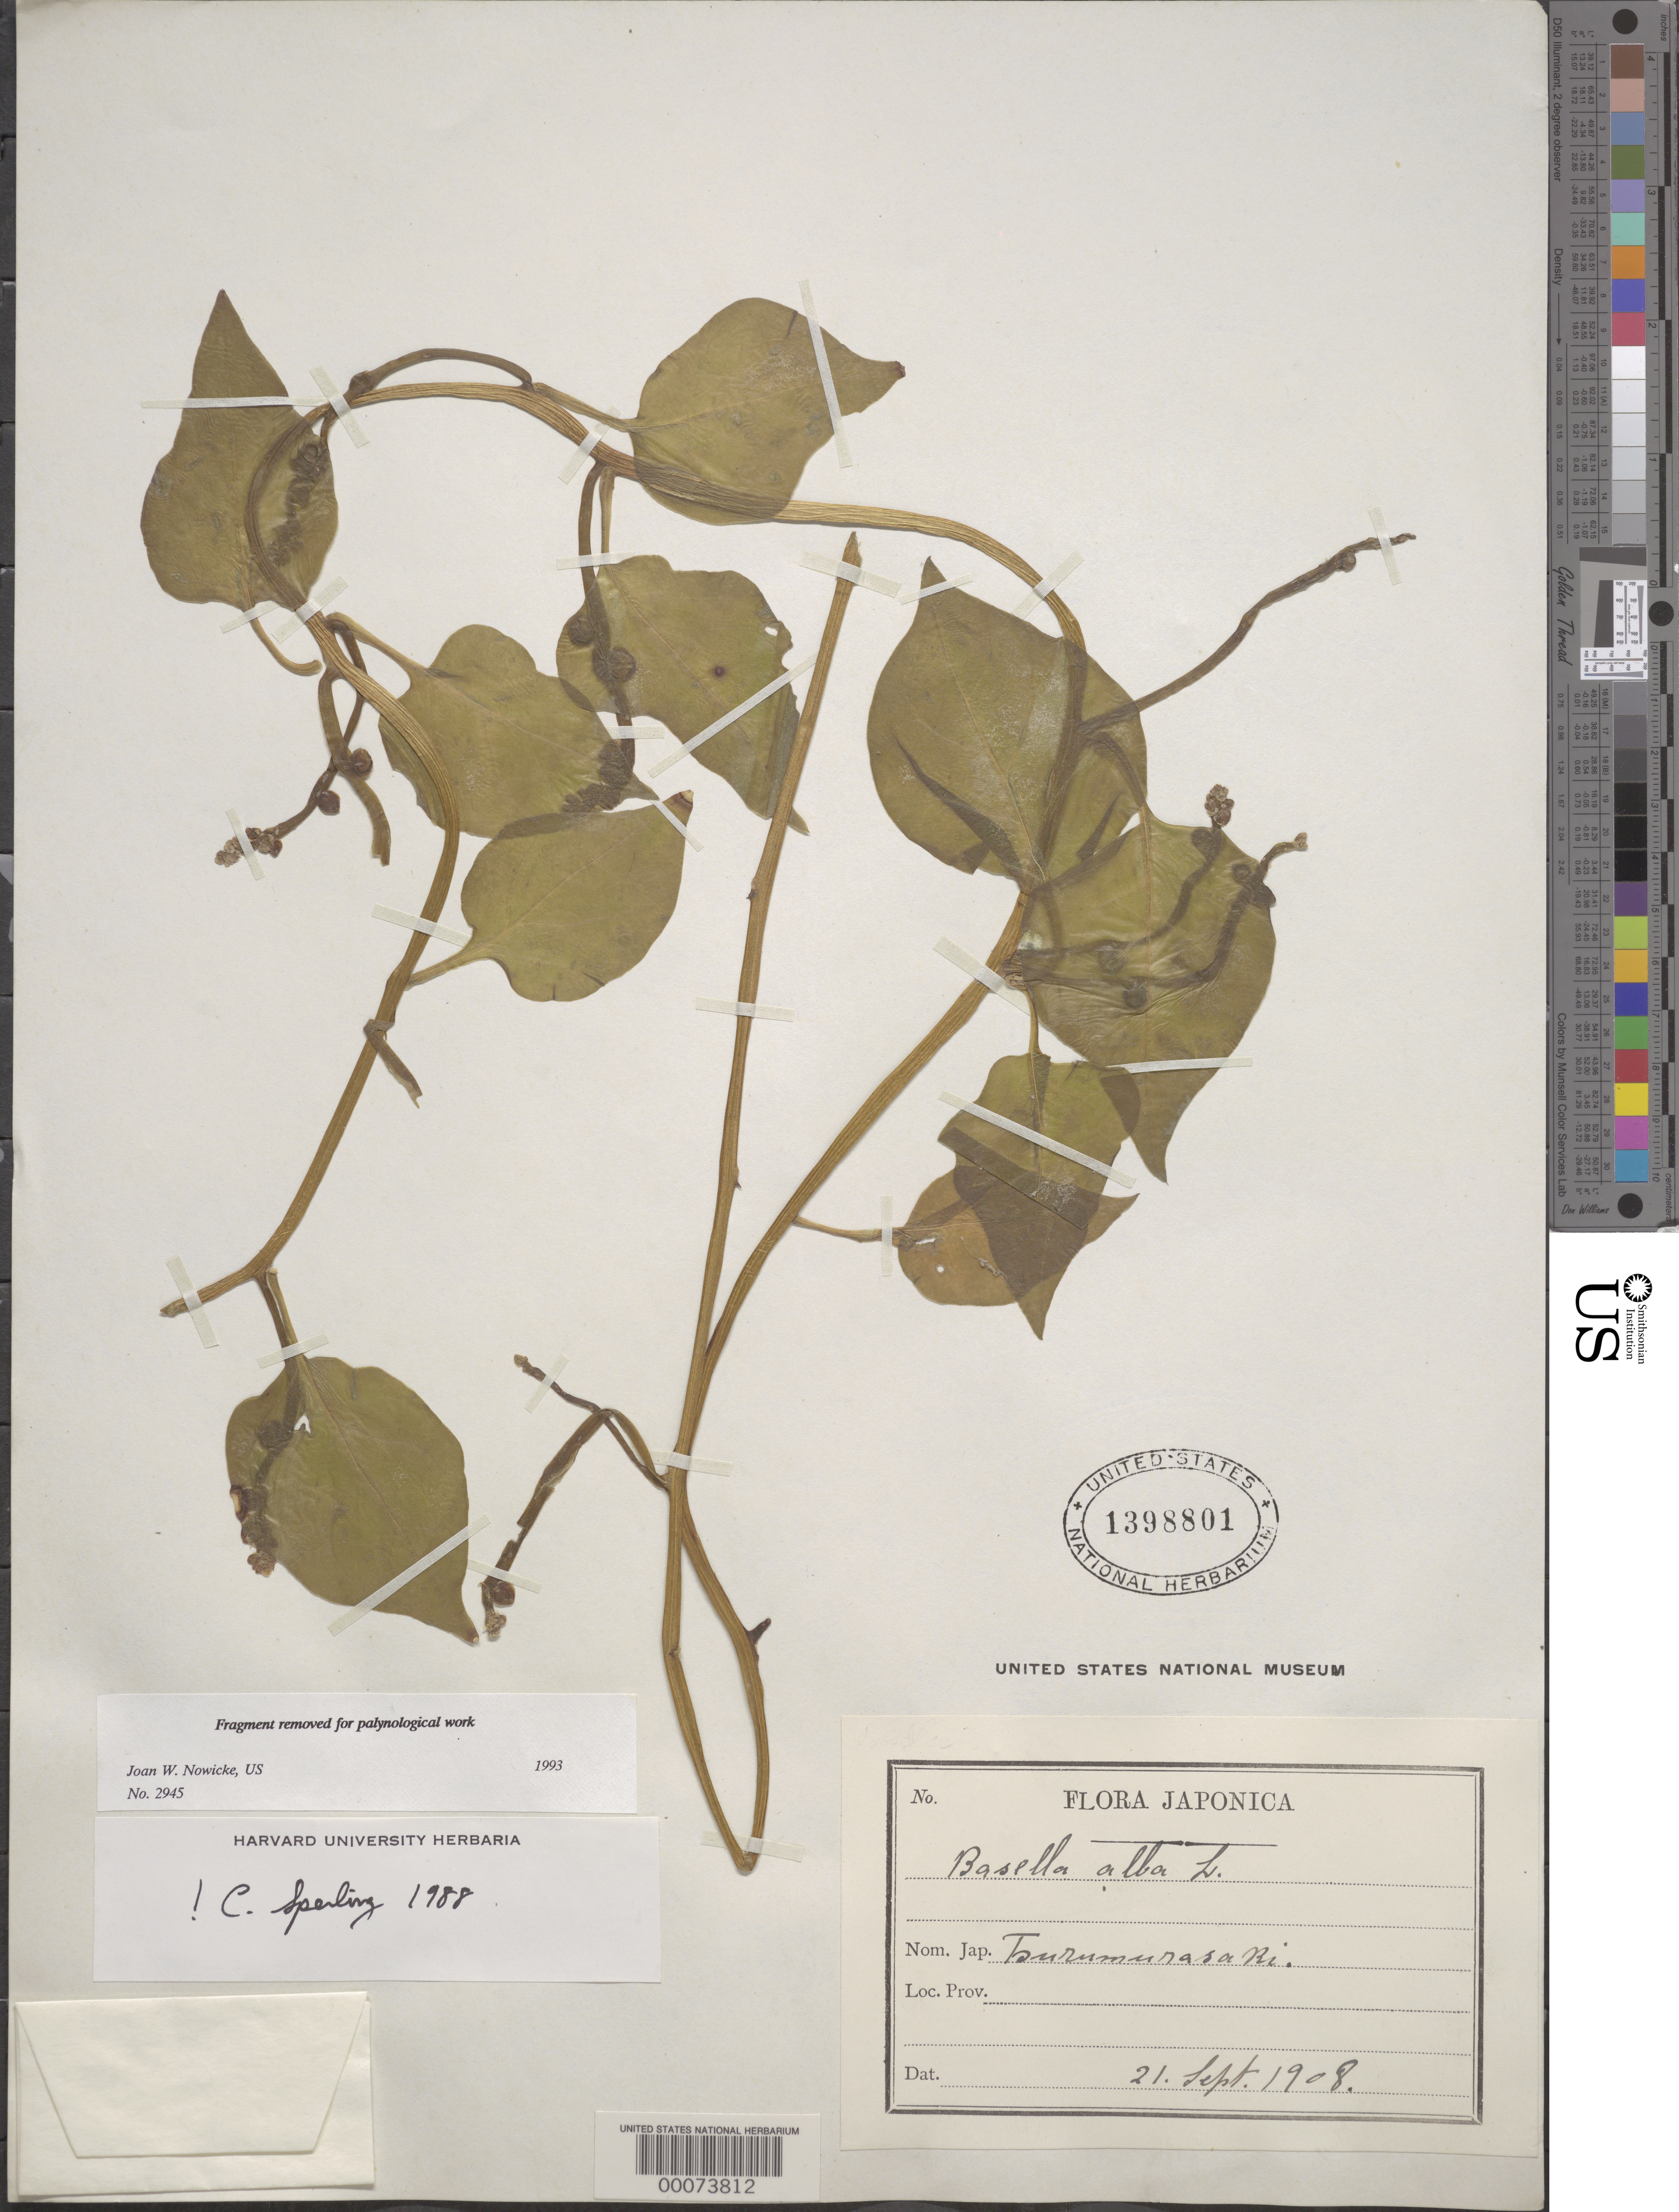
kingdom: Plantae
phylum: Tracheophyta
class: Magnoliopsida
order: Caryophyllales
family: Basellaceae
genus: Basella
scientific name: Basella alba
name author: L.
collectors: -. Tsurumurasari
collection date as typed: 21 Sep 1908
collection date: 1908-09-21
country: Japan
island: Honshu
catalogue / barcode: US 1398801